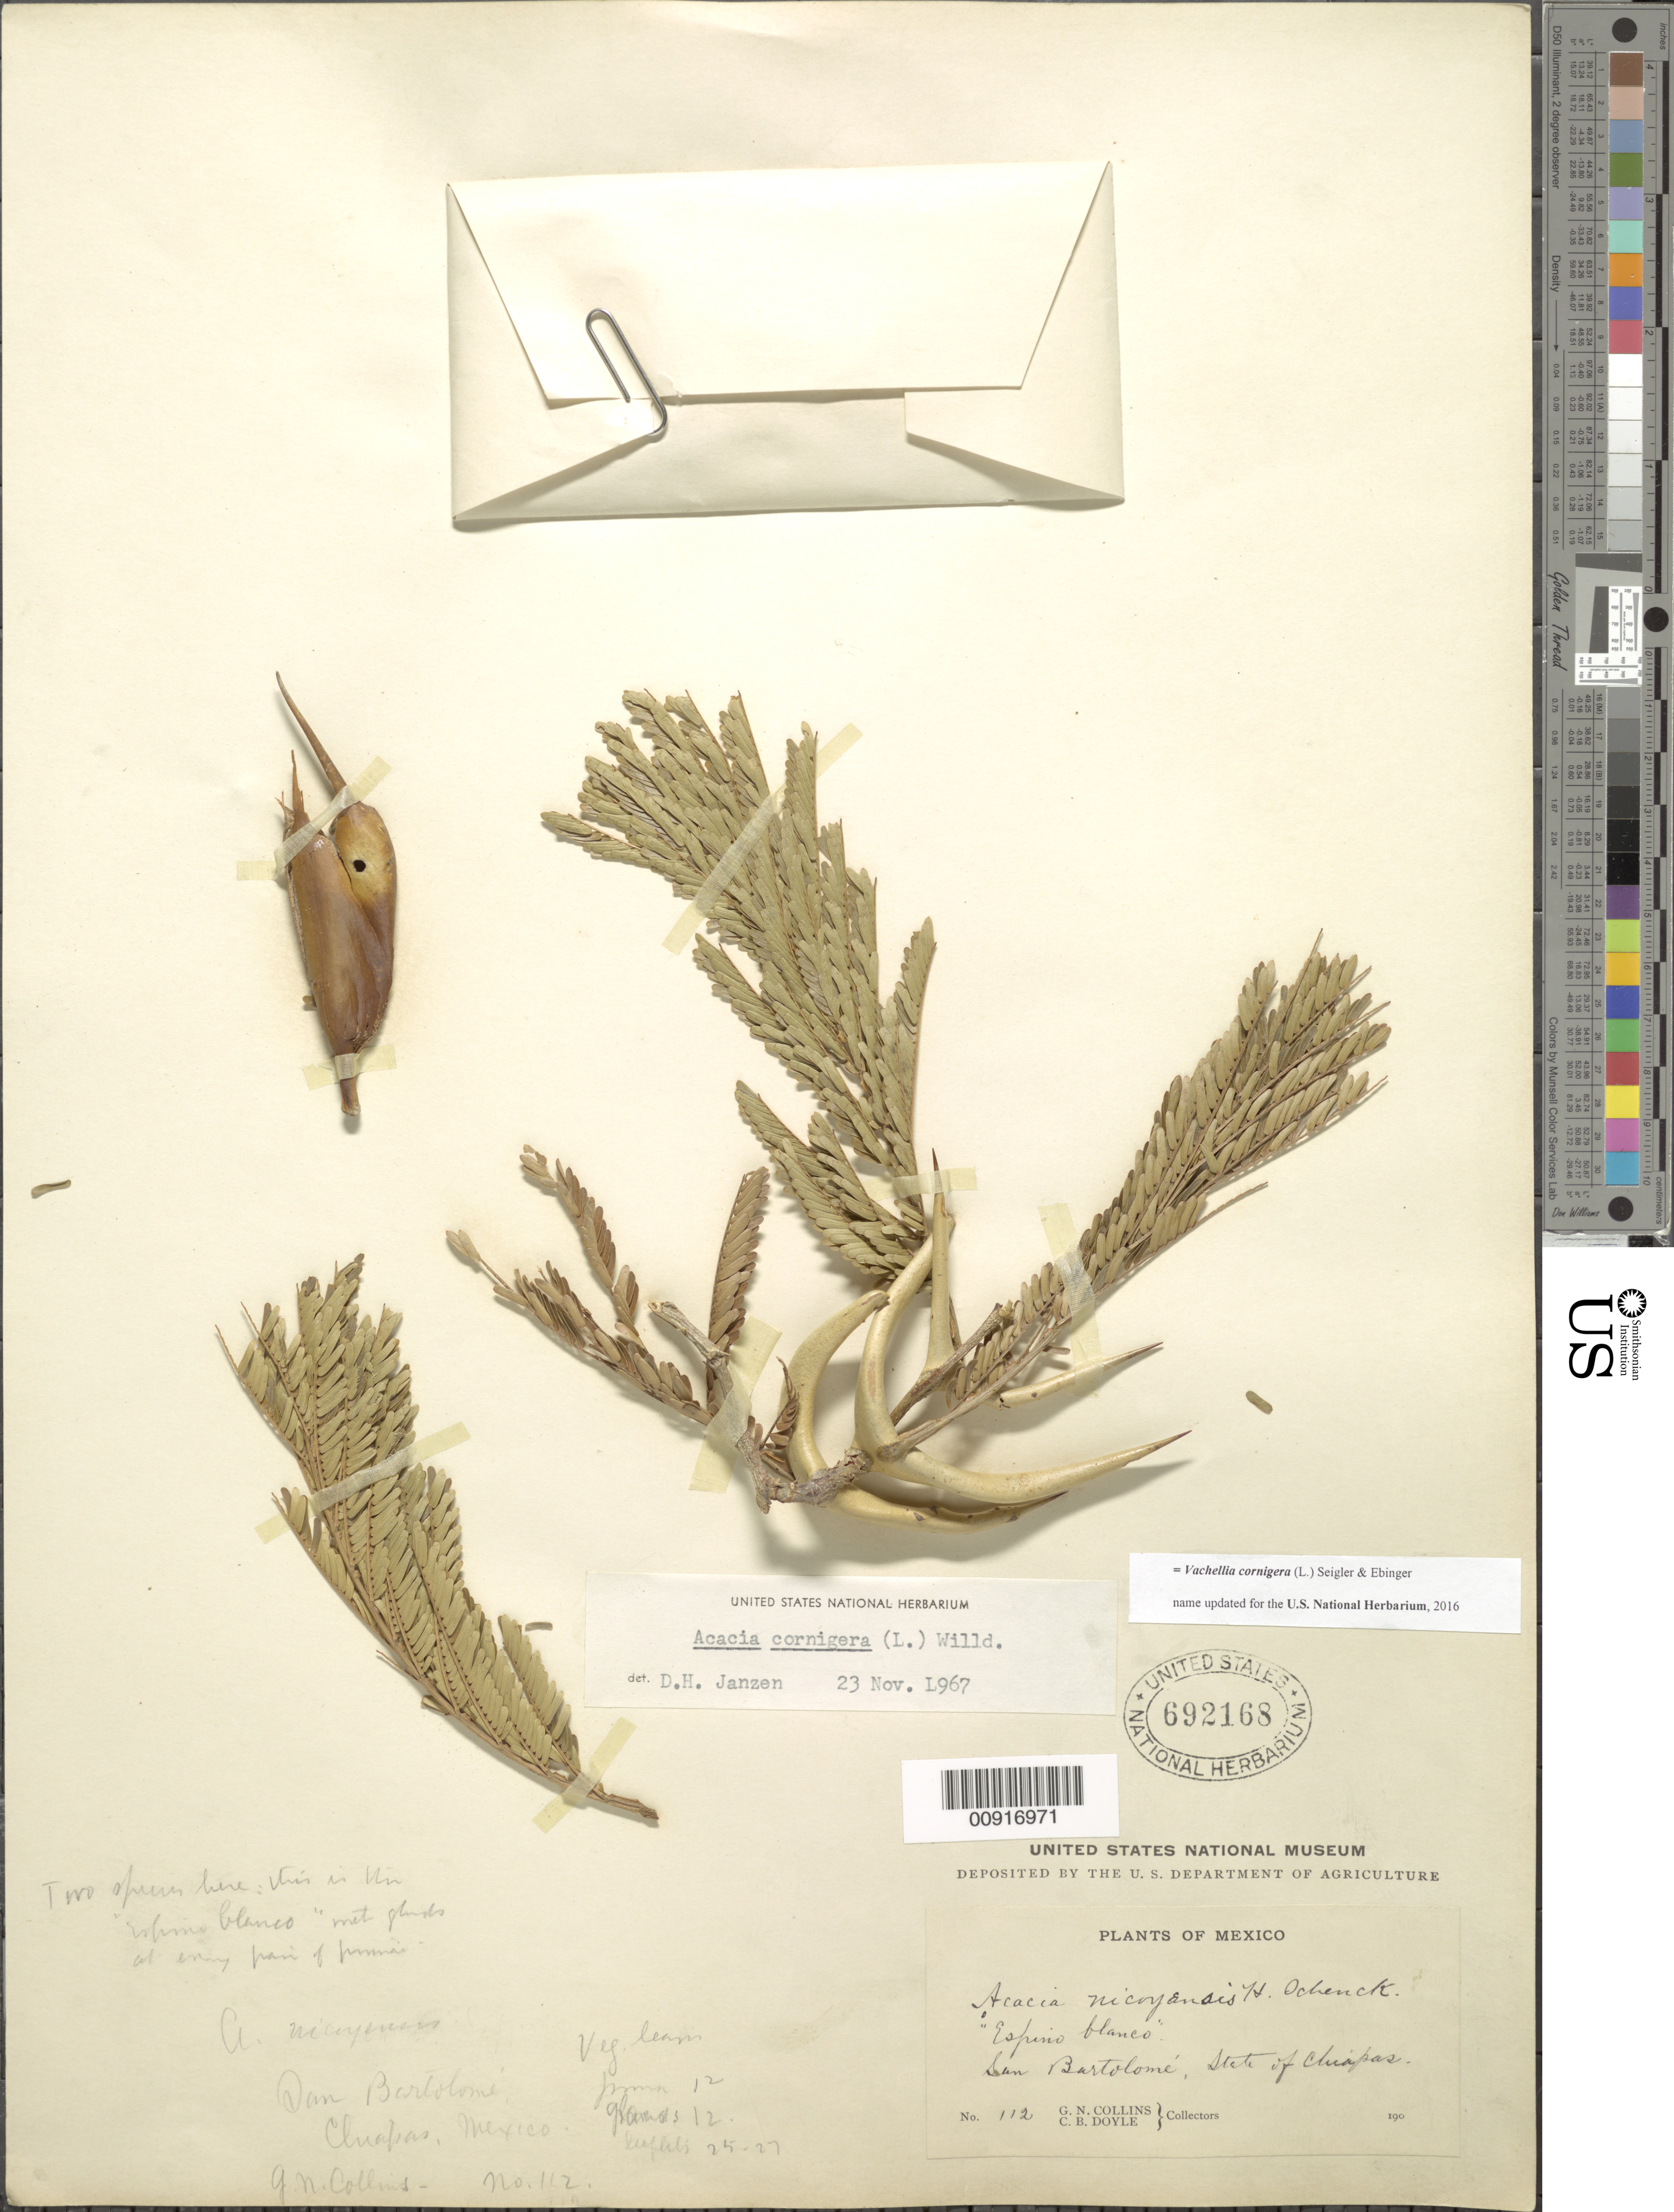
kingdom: Plantae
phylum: Tracheophyta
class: Magnoliopsida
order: Fabales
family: Fabaceae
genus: Vachellia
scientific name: Vachellia cornigera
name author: (L.) Seigler & Ebinger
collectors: G. N. Collins & C. Doyle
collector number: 112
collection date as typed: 190-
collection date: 1900/1909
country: Mexico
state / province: Chiapas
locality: San Bartolomé, State of Chiapas.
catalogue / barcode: US 692168